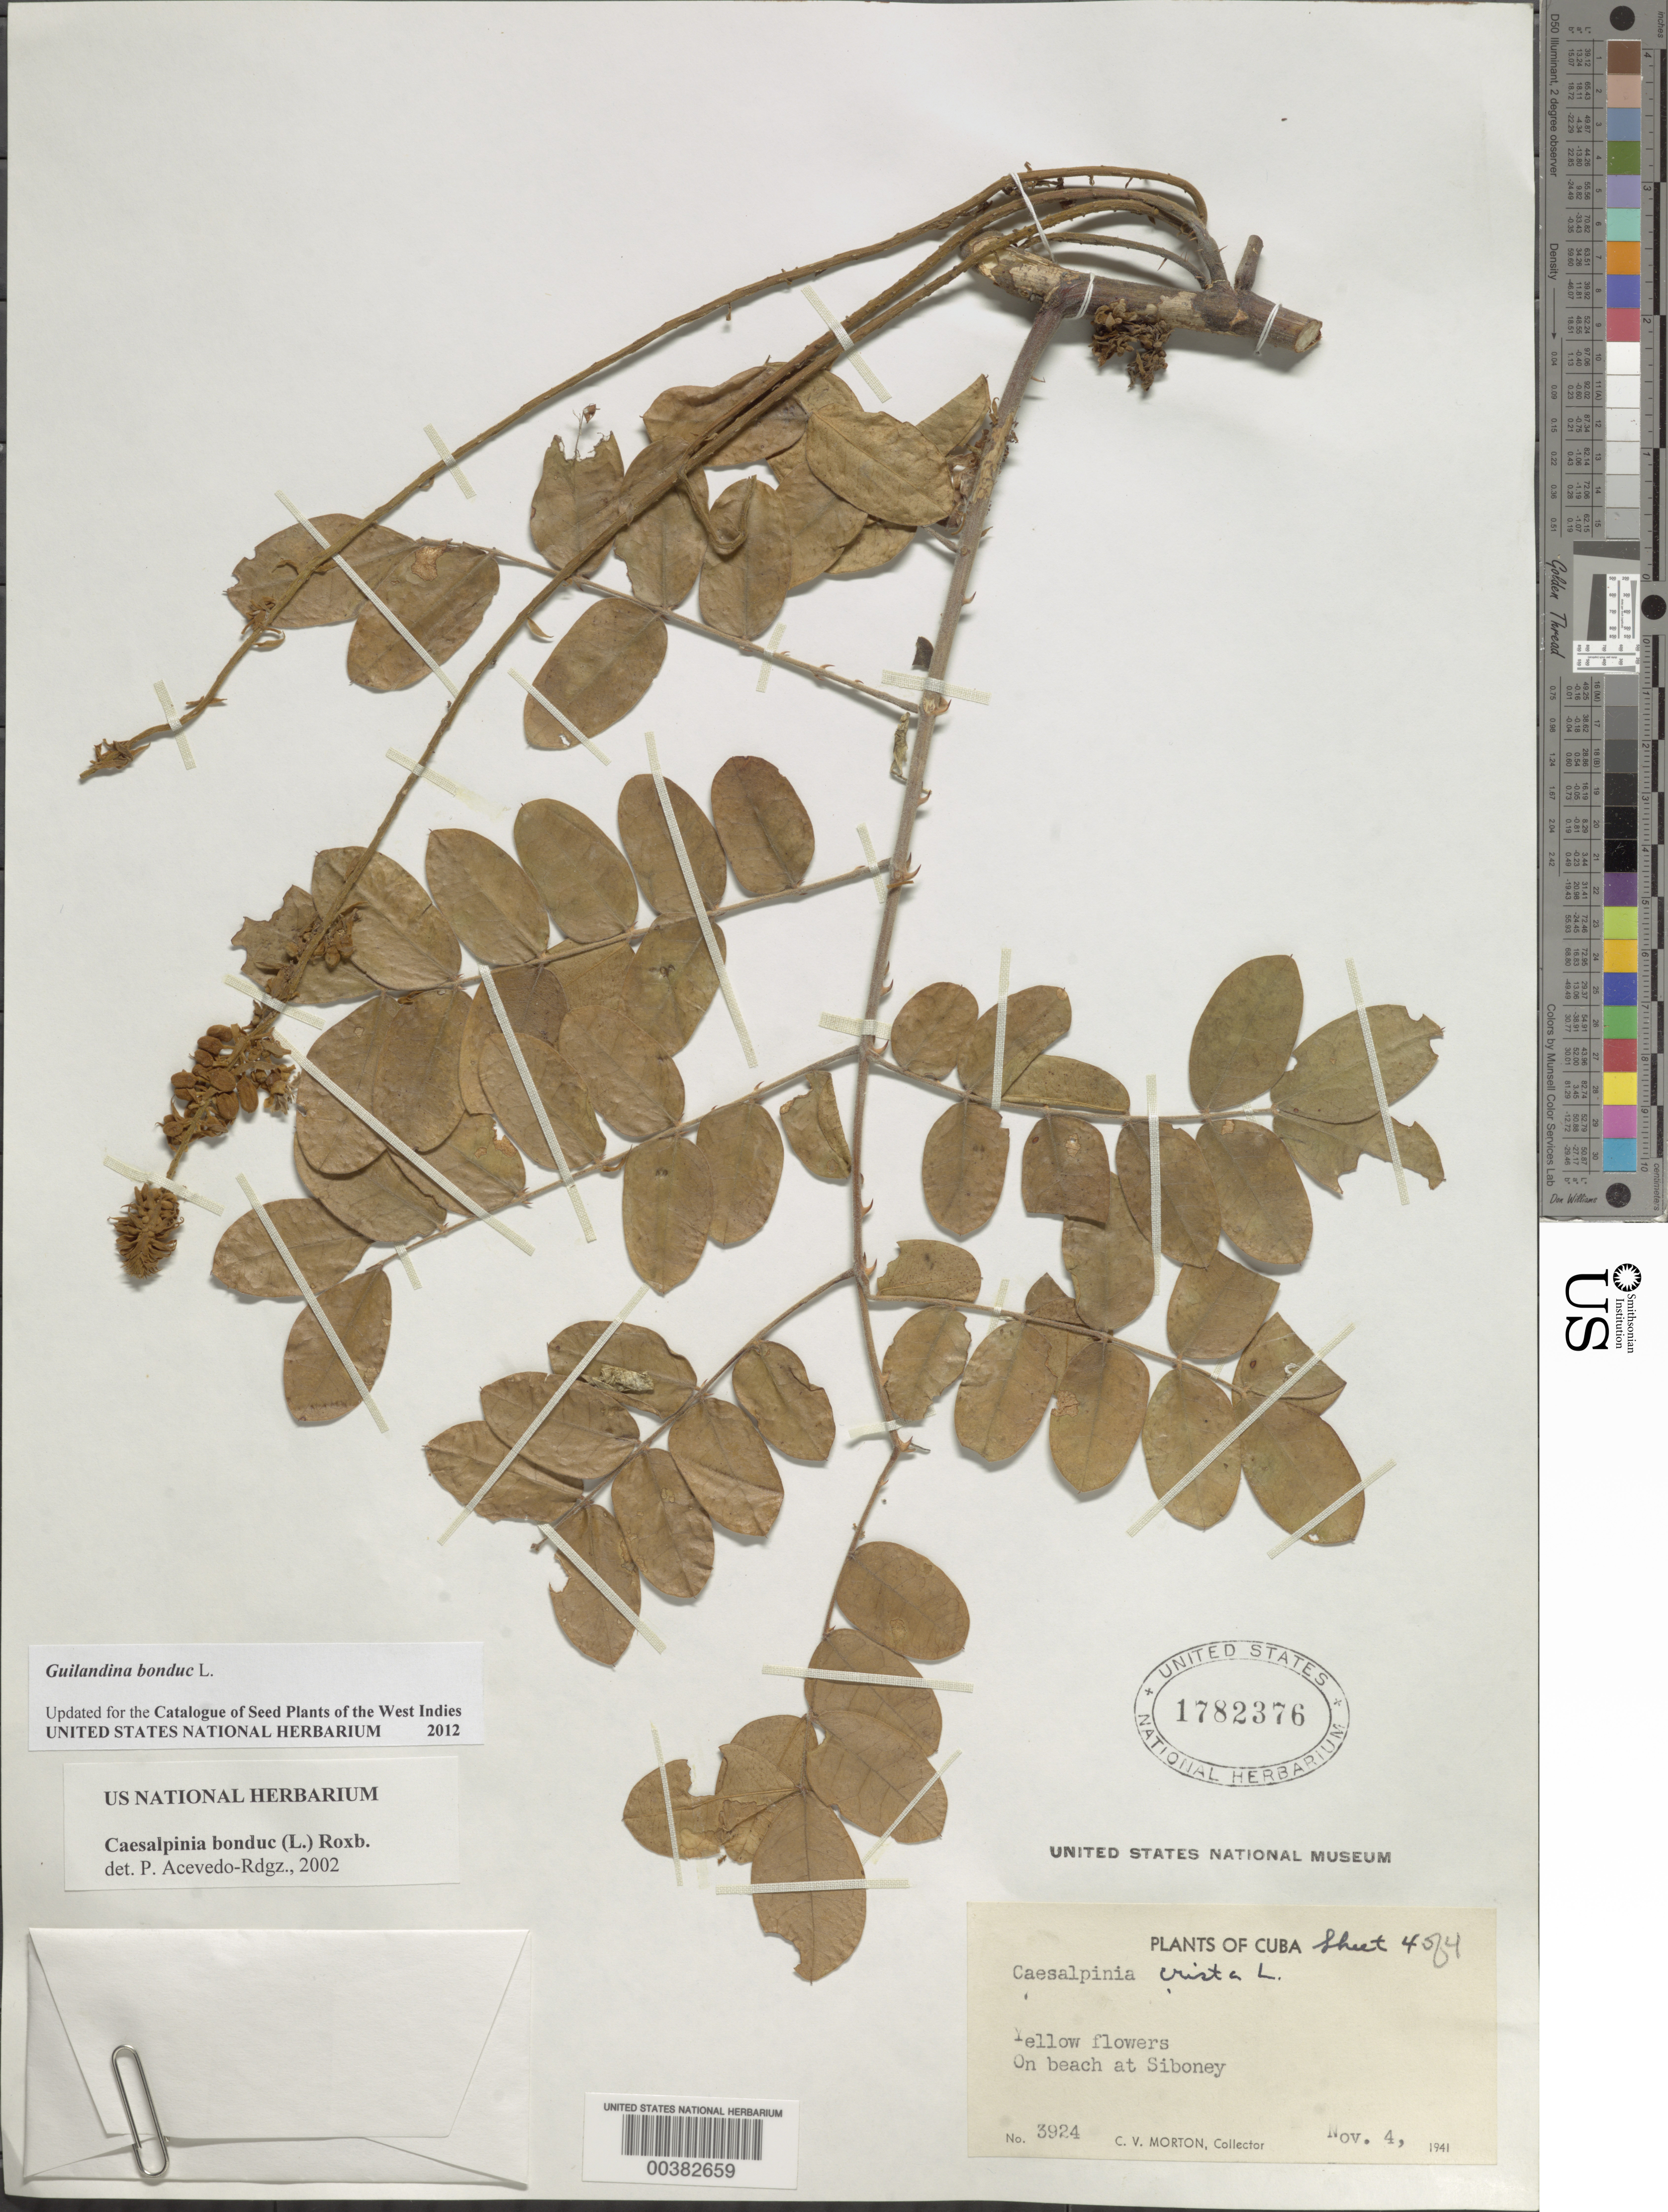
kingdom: Plantae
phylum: Tracheophyta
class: Magnoliopsida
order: Fabales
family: Fabaceae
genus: Guilandina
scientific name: Guilandina bonduc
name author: L.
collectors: C. V. Morton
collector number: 3924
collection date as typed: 04 Nov 1941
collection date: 1941-11-04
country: Cuba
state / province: Oriente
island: Greater Antilles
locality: On beach at siboney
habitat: On beach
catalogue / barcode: US 1782376